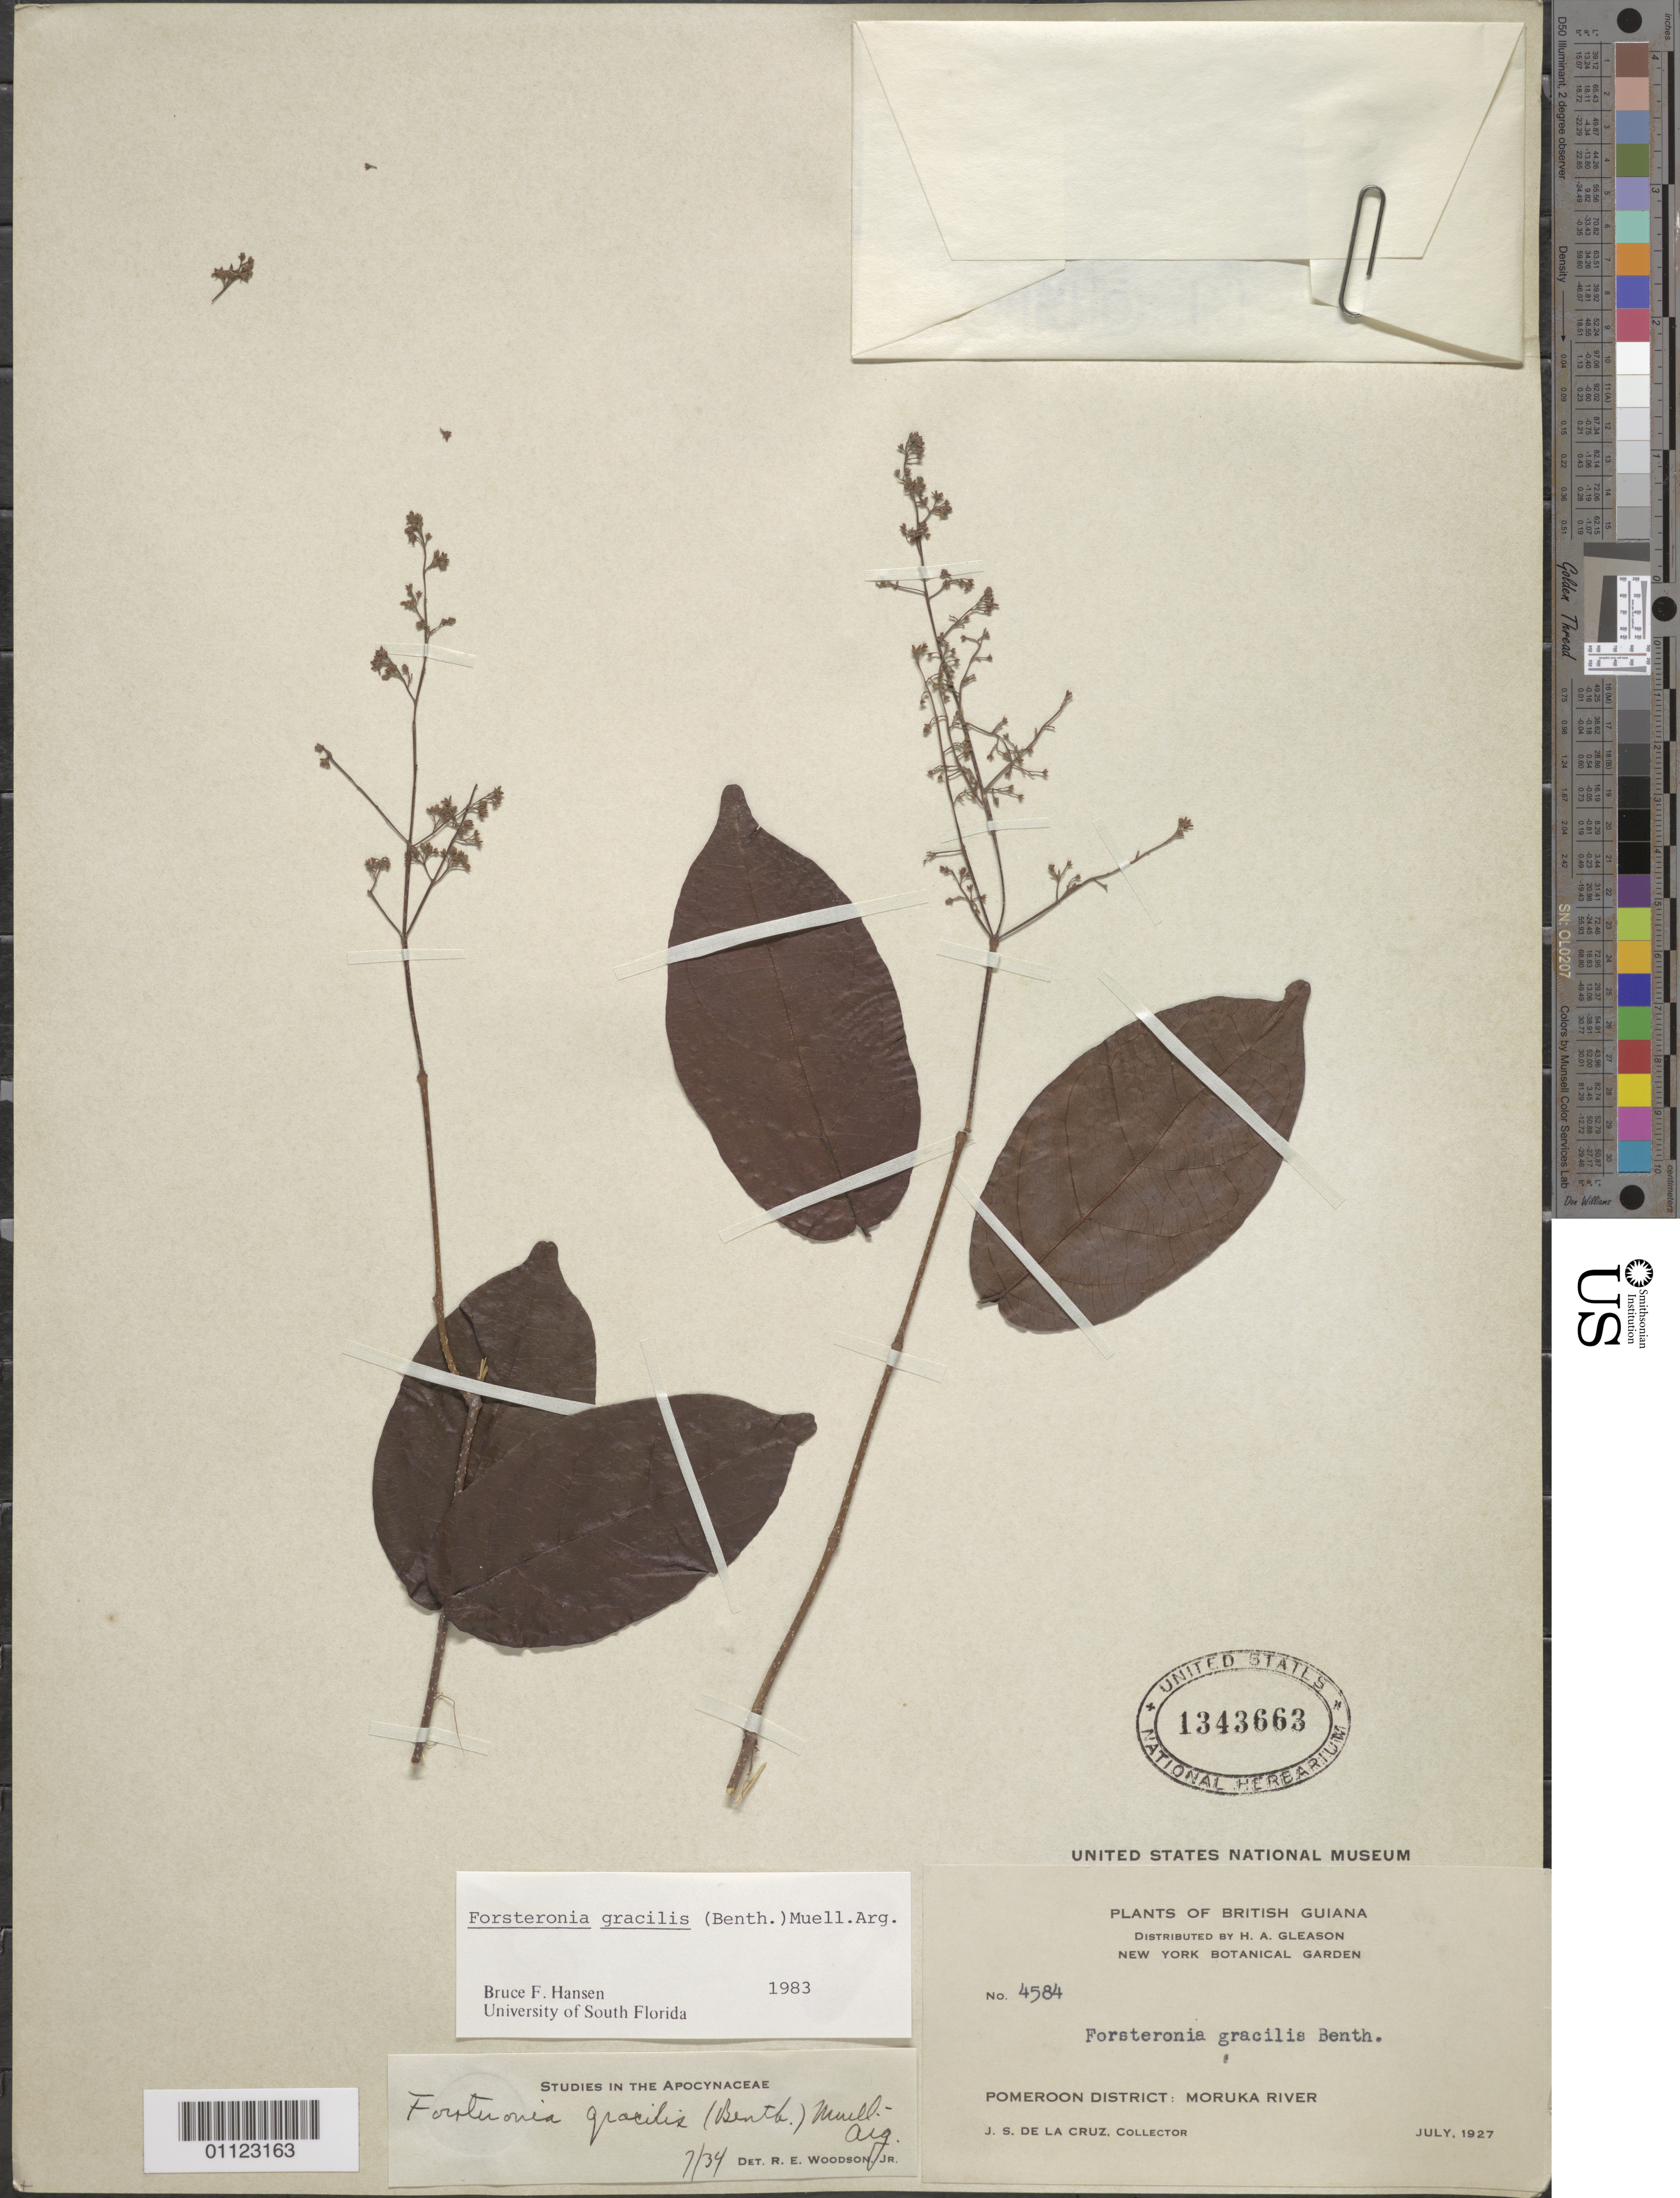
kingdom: Plantae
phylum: Tracheophyta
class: Magnoliopsida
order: Gentianales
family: Apocynaceae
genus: Forsteronia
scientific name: Forsteronia gracilis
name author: (Benth.) Müll. Arg.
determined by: Hansen, Bruce F., Curator (USF), University of South Florida (UNITED STATES)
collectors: J. S. de la Cruz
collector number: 4584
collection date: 1927-07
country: Guyana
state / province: Pomeroon-Supenaam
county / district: Pomeroon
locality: Moruka River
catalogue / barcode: US 1343663